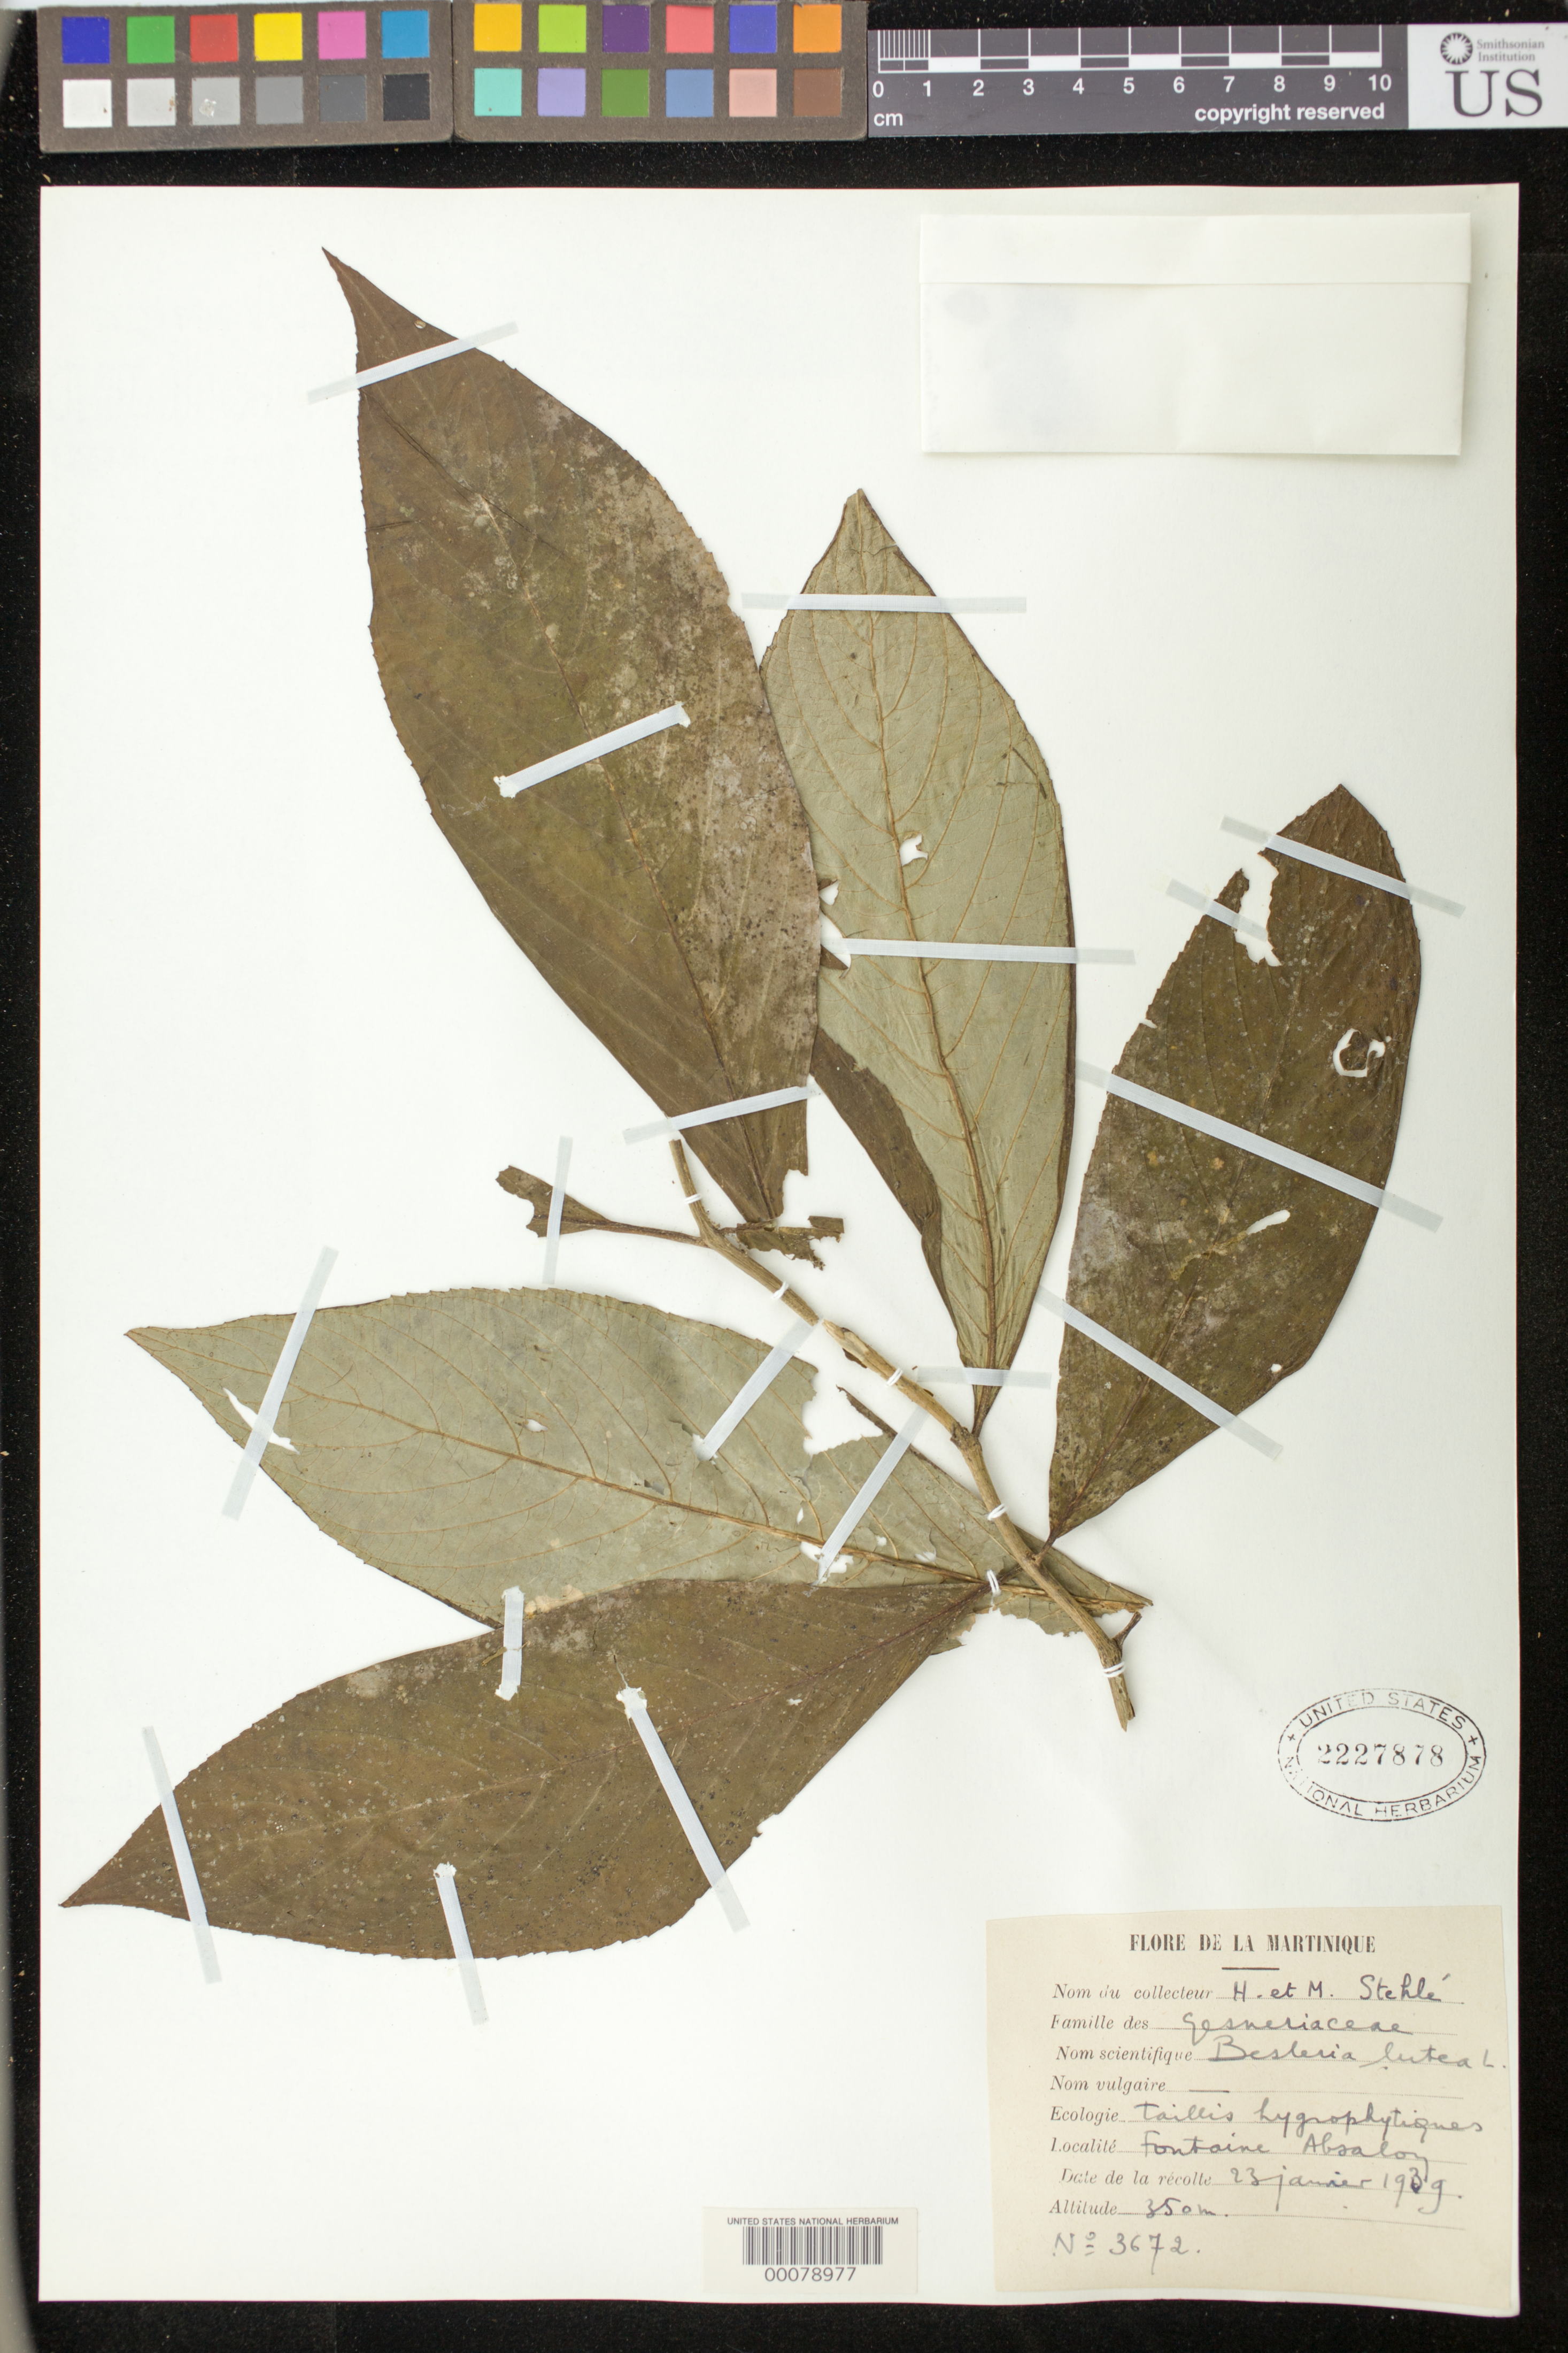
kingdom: Plantae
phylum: Tracheophyta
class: Magnoliopsida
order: Lamiales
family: Gesneriaceae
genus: Besleria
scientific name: Besleria lutea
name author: L.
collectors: H. Stehlé & M. Stehlé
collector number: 3672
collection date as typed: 23 Jan 1939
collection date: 1939-01-23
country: Martinique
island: Martinique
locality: Fontaine Absalon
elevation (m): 350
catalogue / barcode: US 2227878